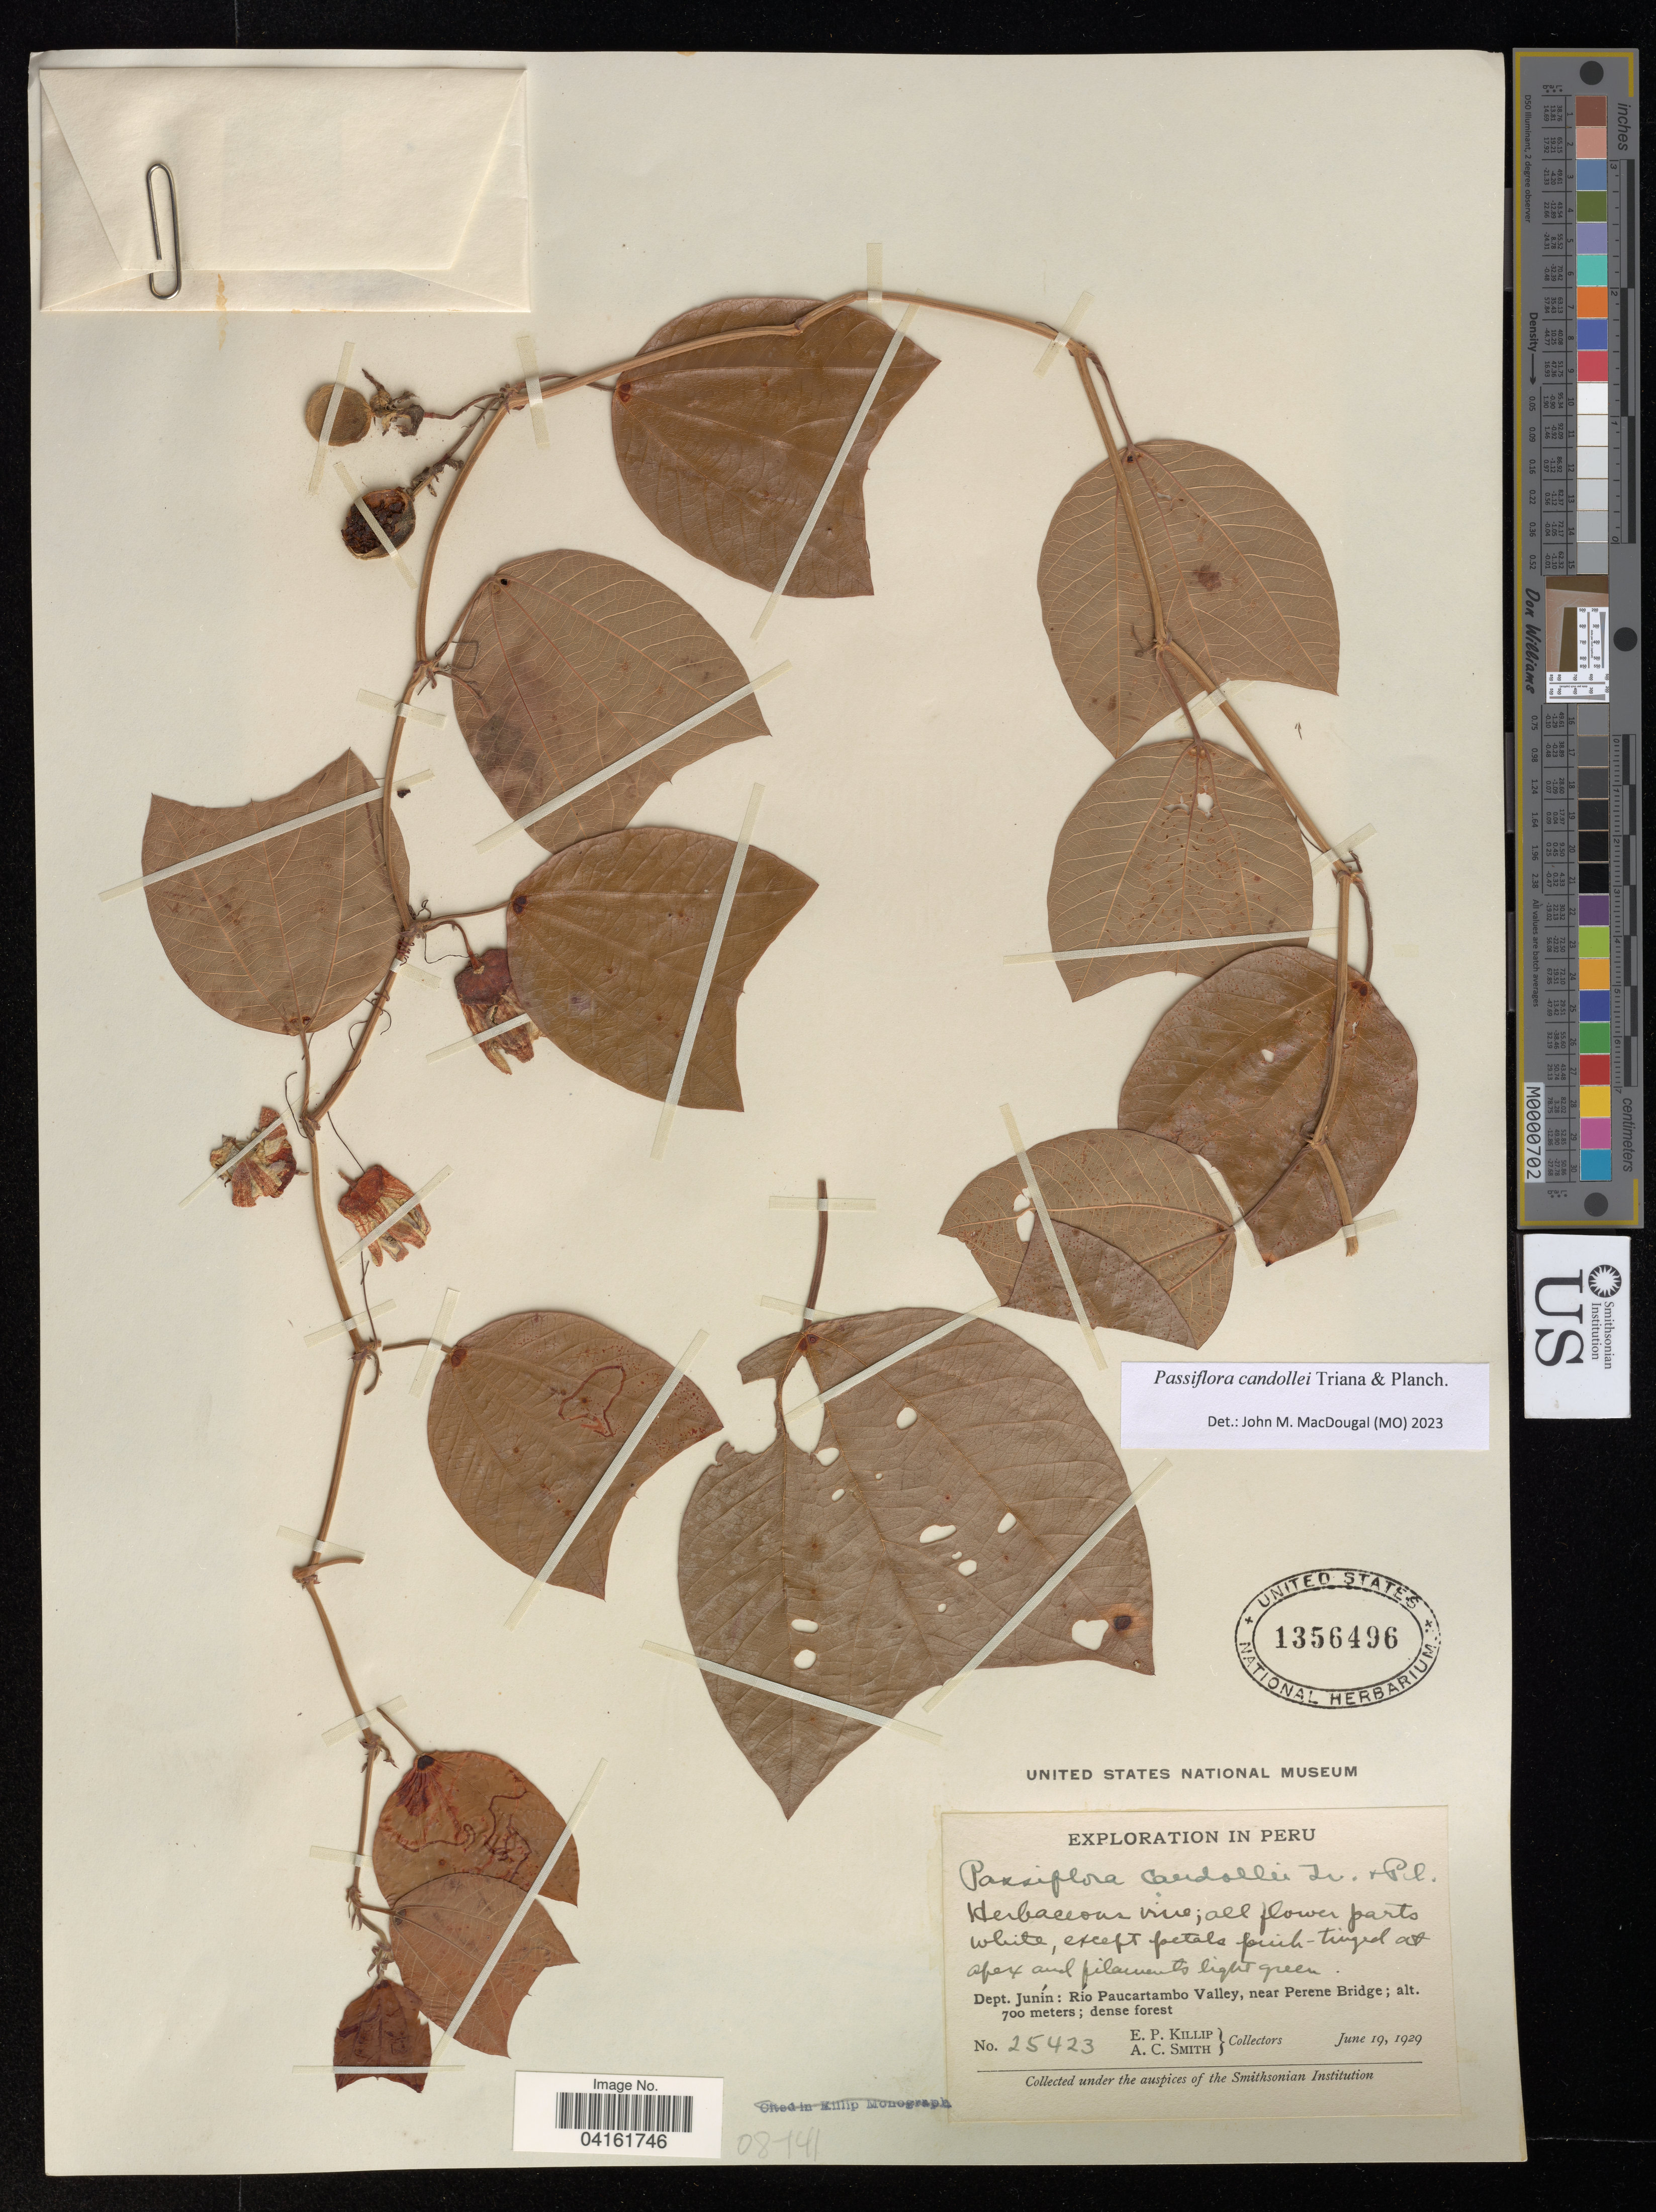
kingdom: Plantae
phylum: Tracheophyta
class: Magnoliopsida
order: Malpighiales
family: Passifloraceae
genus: Passiflora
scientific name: Passiflora candollei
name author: Triana & Planch.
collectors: E. P. Killip & A. C. Smith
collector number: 25423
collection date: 1929-06-19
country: Peru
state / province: Junín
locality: Rio Paucartambo Valley, near Perene Bridge.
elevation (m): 700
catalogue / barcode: US 1356496